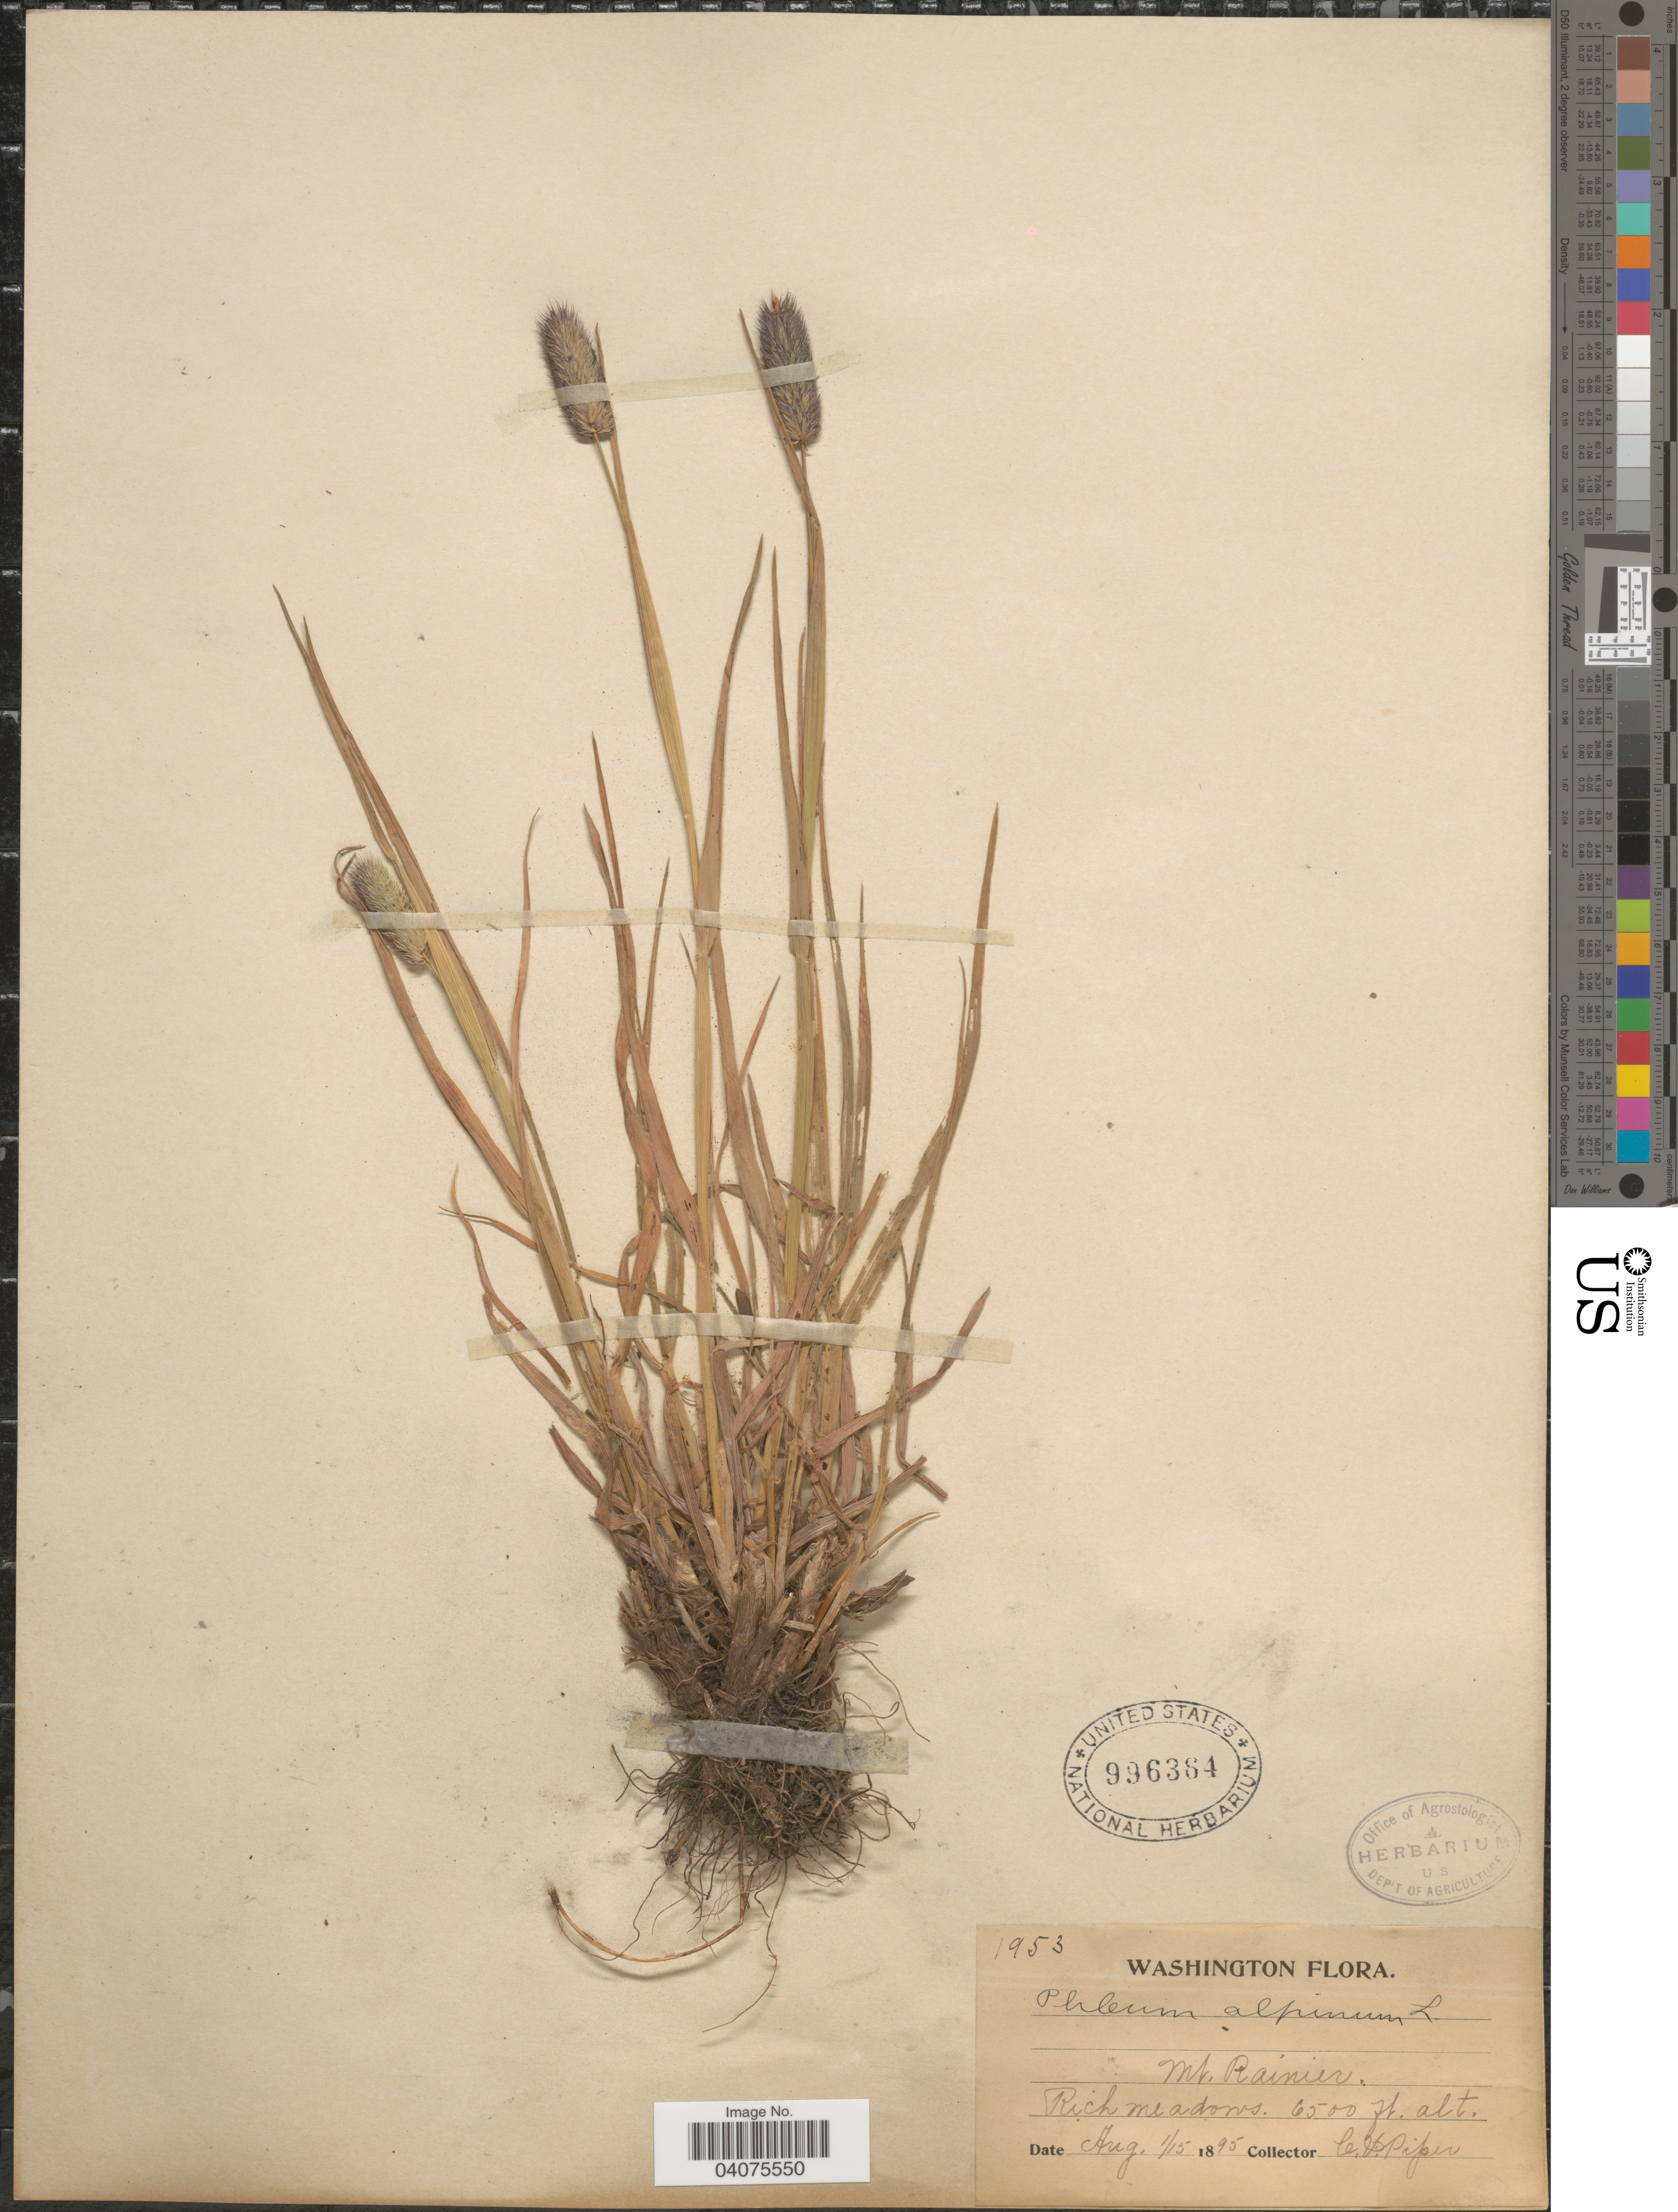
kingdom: Plantae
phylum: Tracheophyta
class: Liliopsida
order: Poales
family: Poaceae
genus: Phleum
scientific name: Phleum alpinum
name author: L.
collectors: C. V. Piper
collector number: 1953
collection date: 1895-08-01/1895-08-15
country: United States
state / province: Washington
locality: Mt. Rainier.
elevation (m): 1981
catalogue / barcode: US 996364